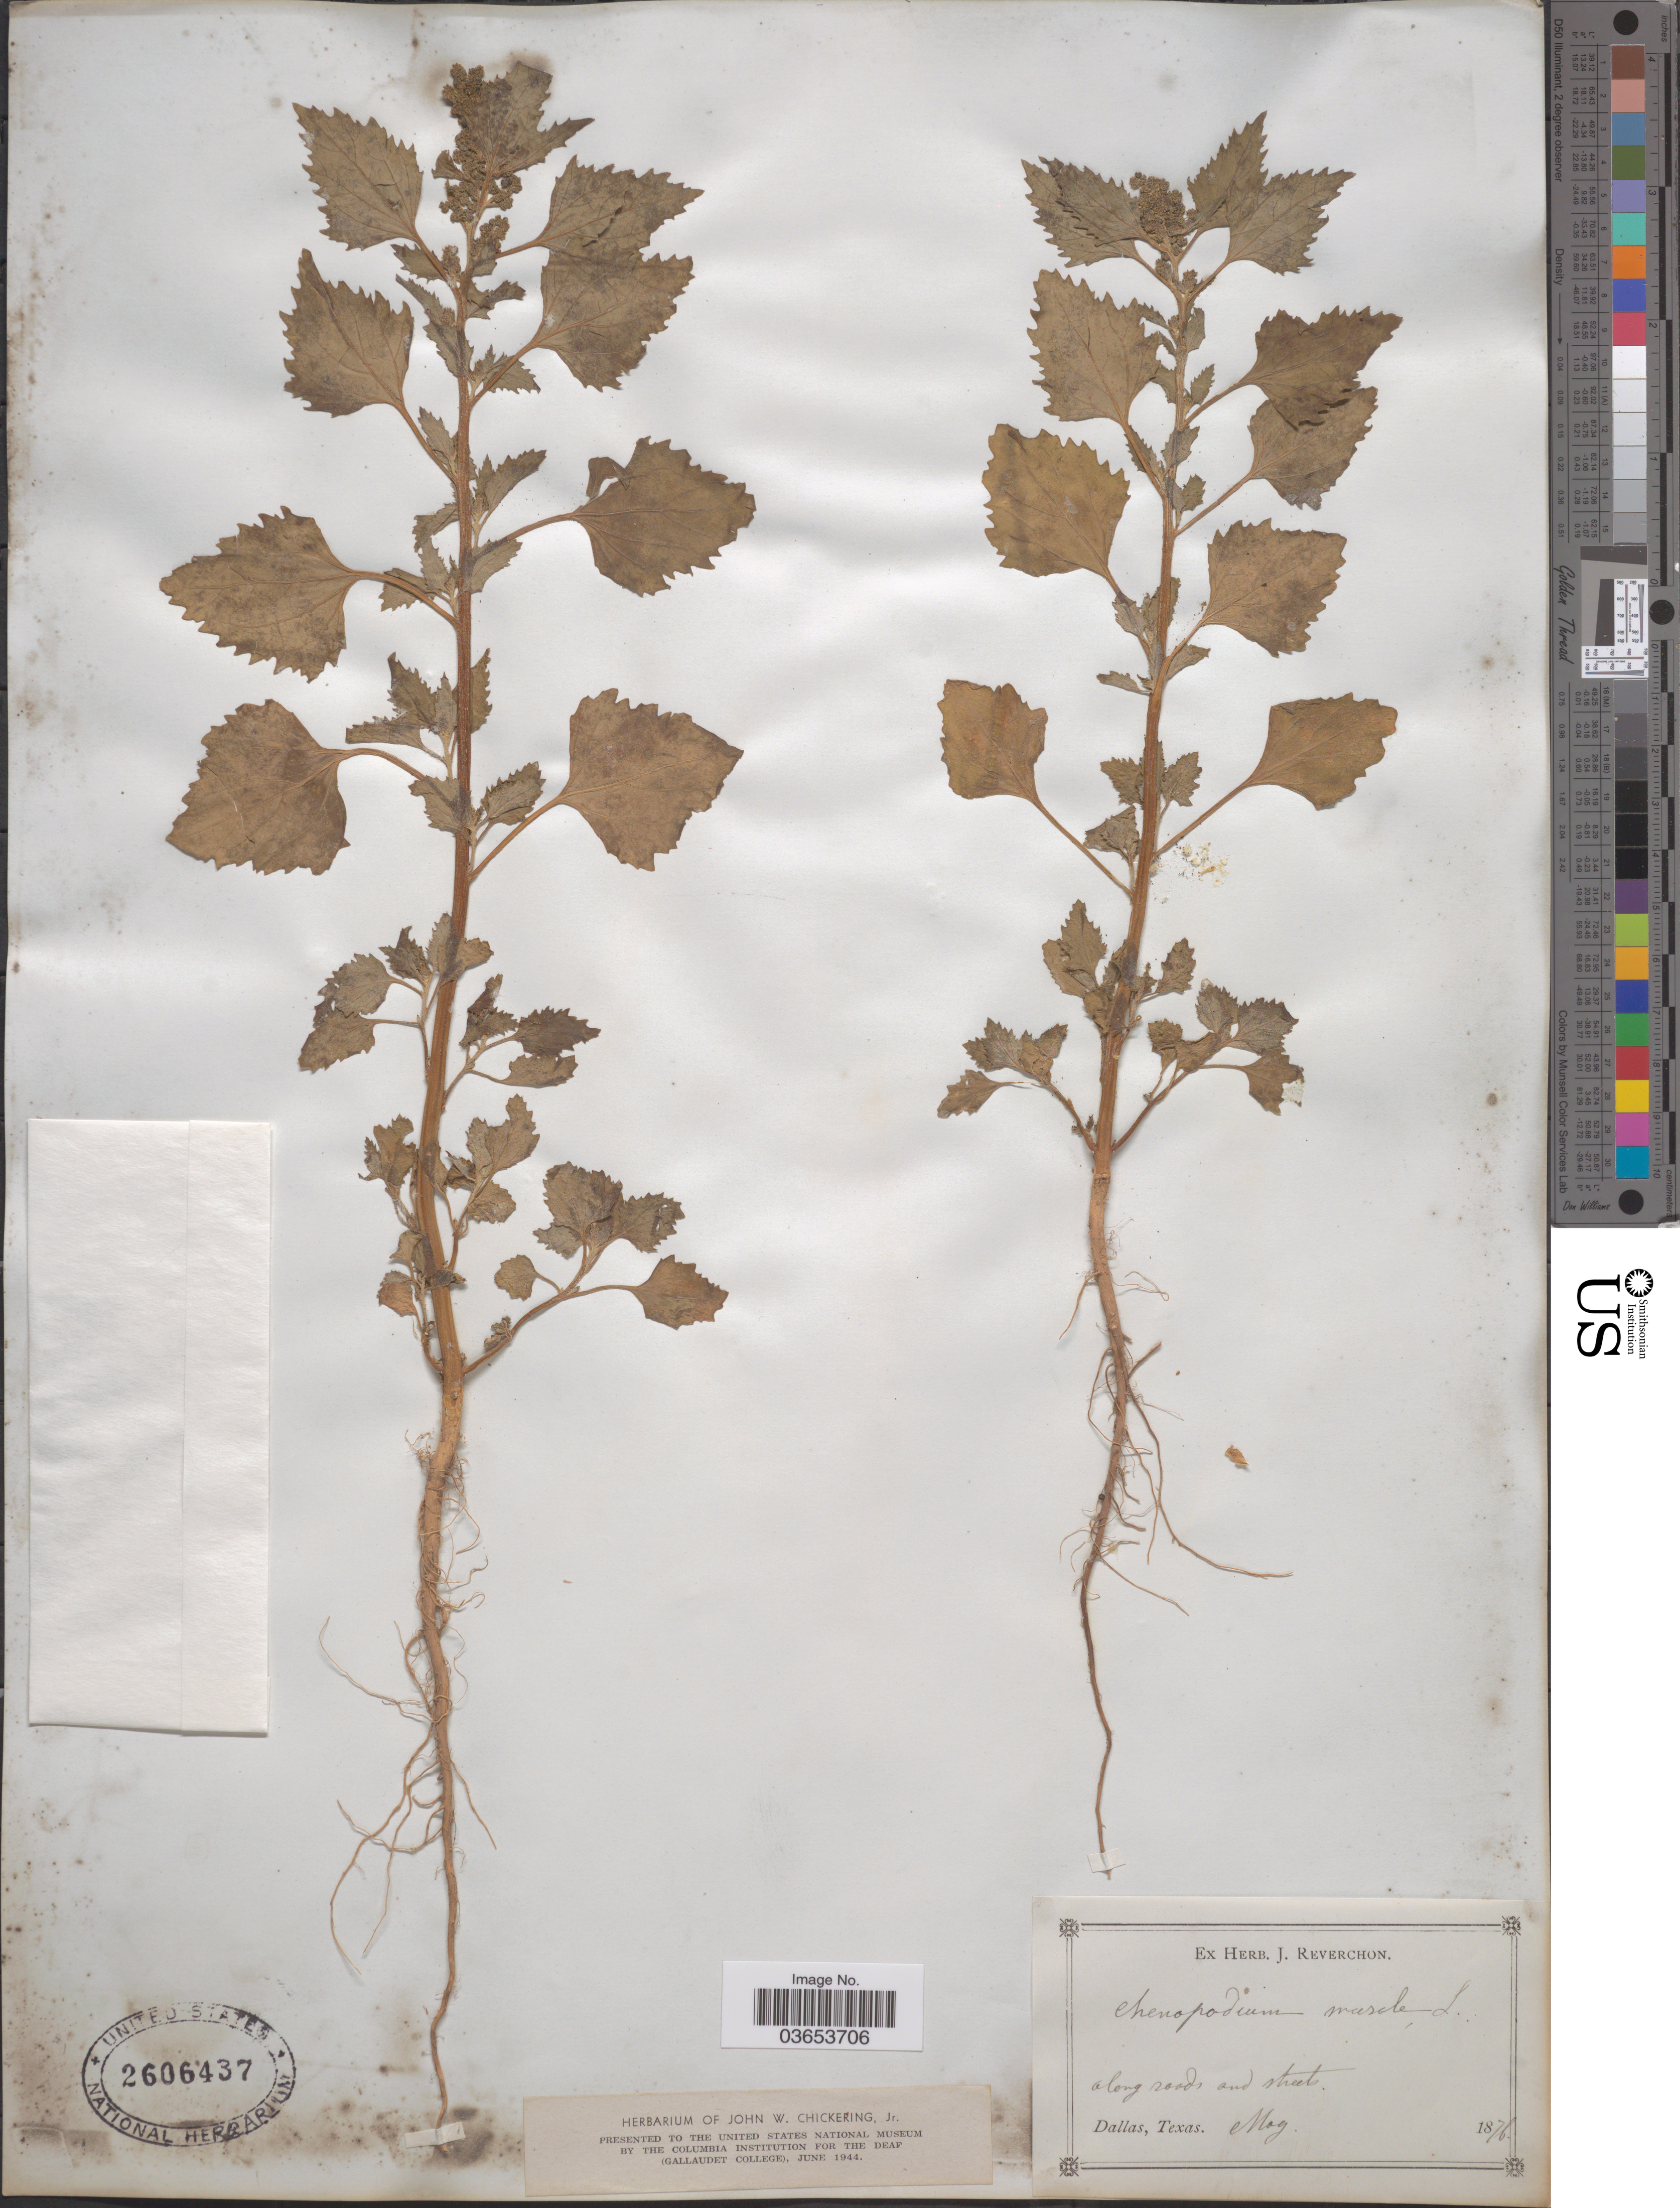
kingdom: Plantae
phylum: Tracheophyta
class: Magnoliopsida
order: Caryophyllales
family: Amaranthaceae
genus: Chenopodium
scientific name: Chenopodium murale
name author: L.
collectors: ex herb. J. Reverchon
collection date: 1876-05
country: United States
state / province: Texas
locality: Along roads and streets. Dallas.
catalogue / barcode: US 2606437